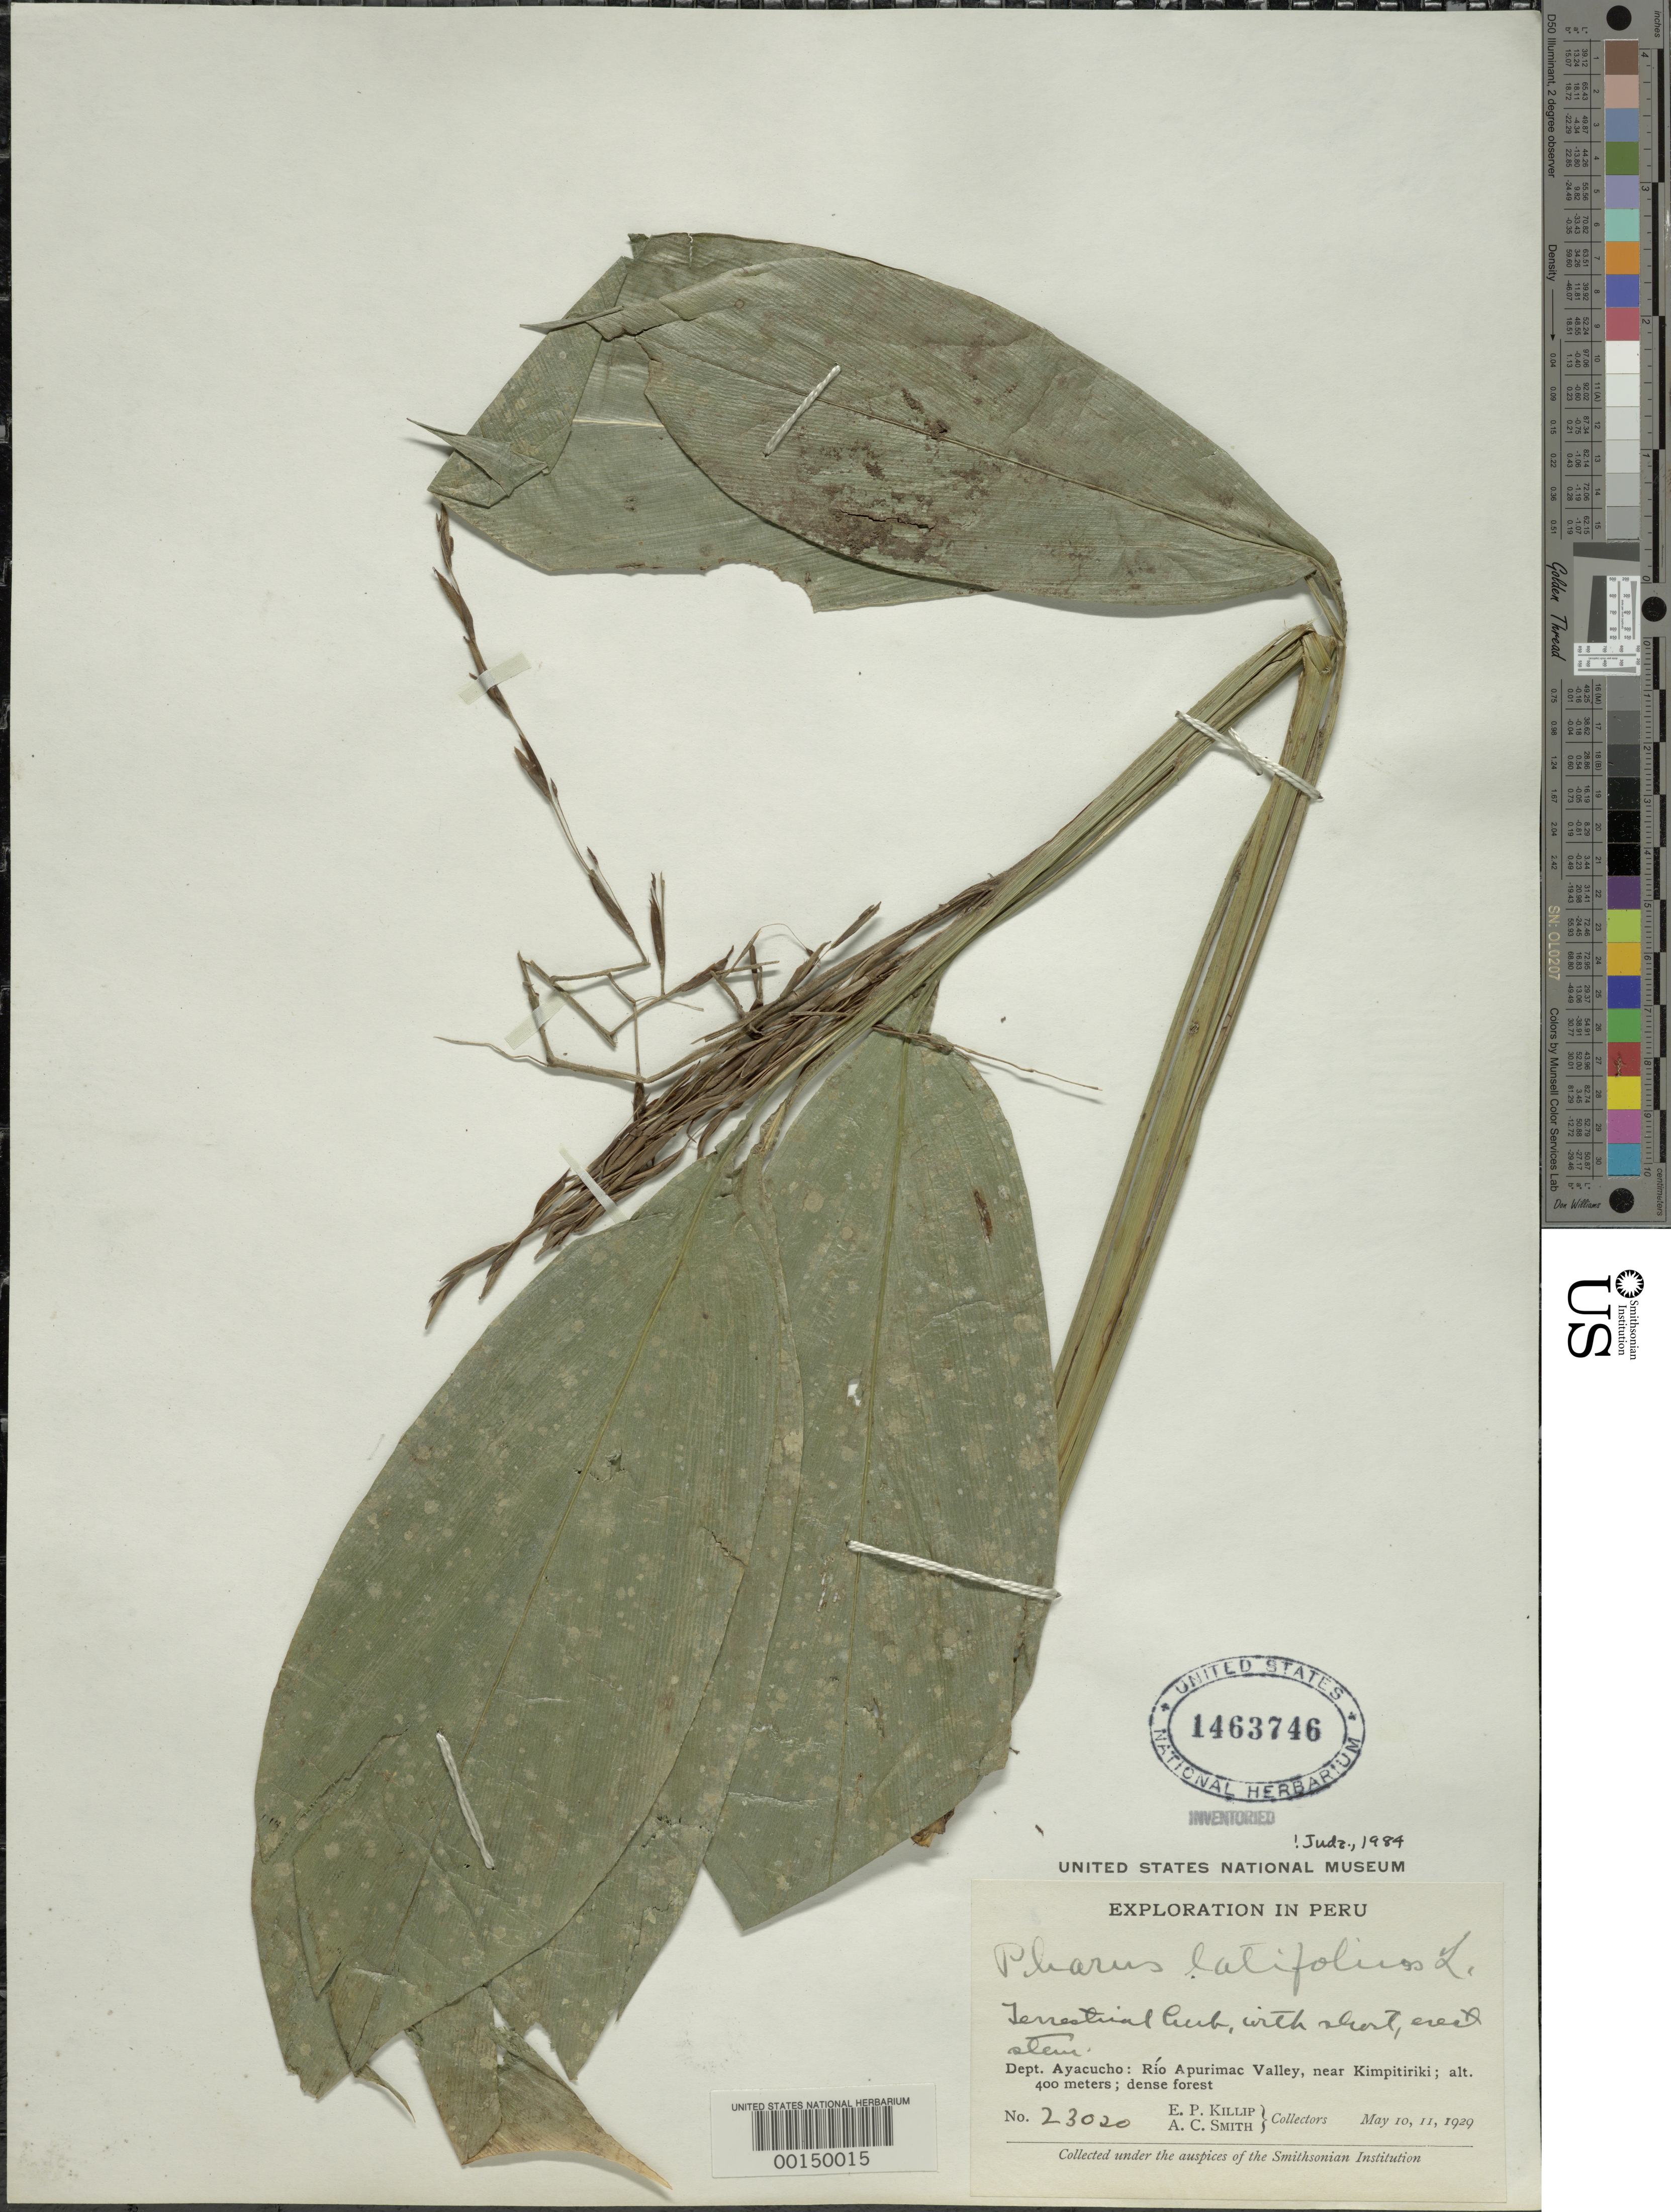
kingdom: Plantae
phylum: Tracheophyta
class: Liliopsida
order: Poales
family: Poaceae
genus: Pharus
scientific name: Pharus latifolius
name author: L.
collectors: A. C. Smith & E. P. Killip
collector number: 23020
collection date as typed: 10 May 1929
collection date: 1929-05-10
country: Peru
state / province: Ayacucho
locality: Kimpitiriki, Río Apurímac valley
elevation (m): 400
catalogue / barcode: US 1463746